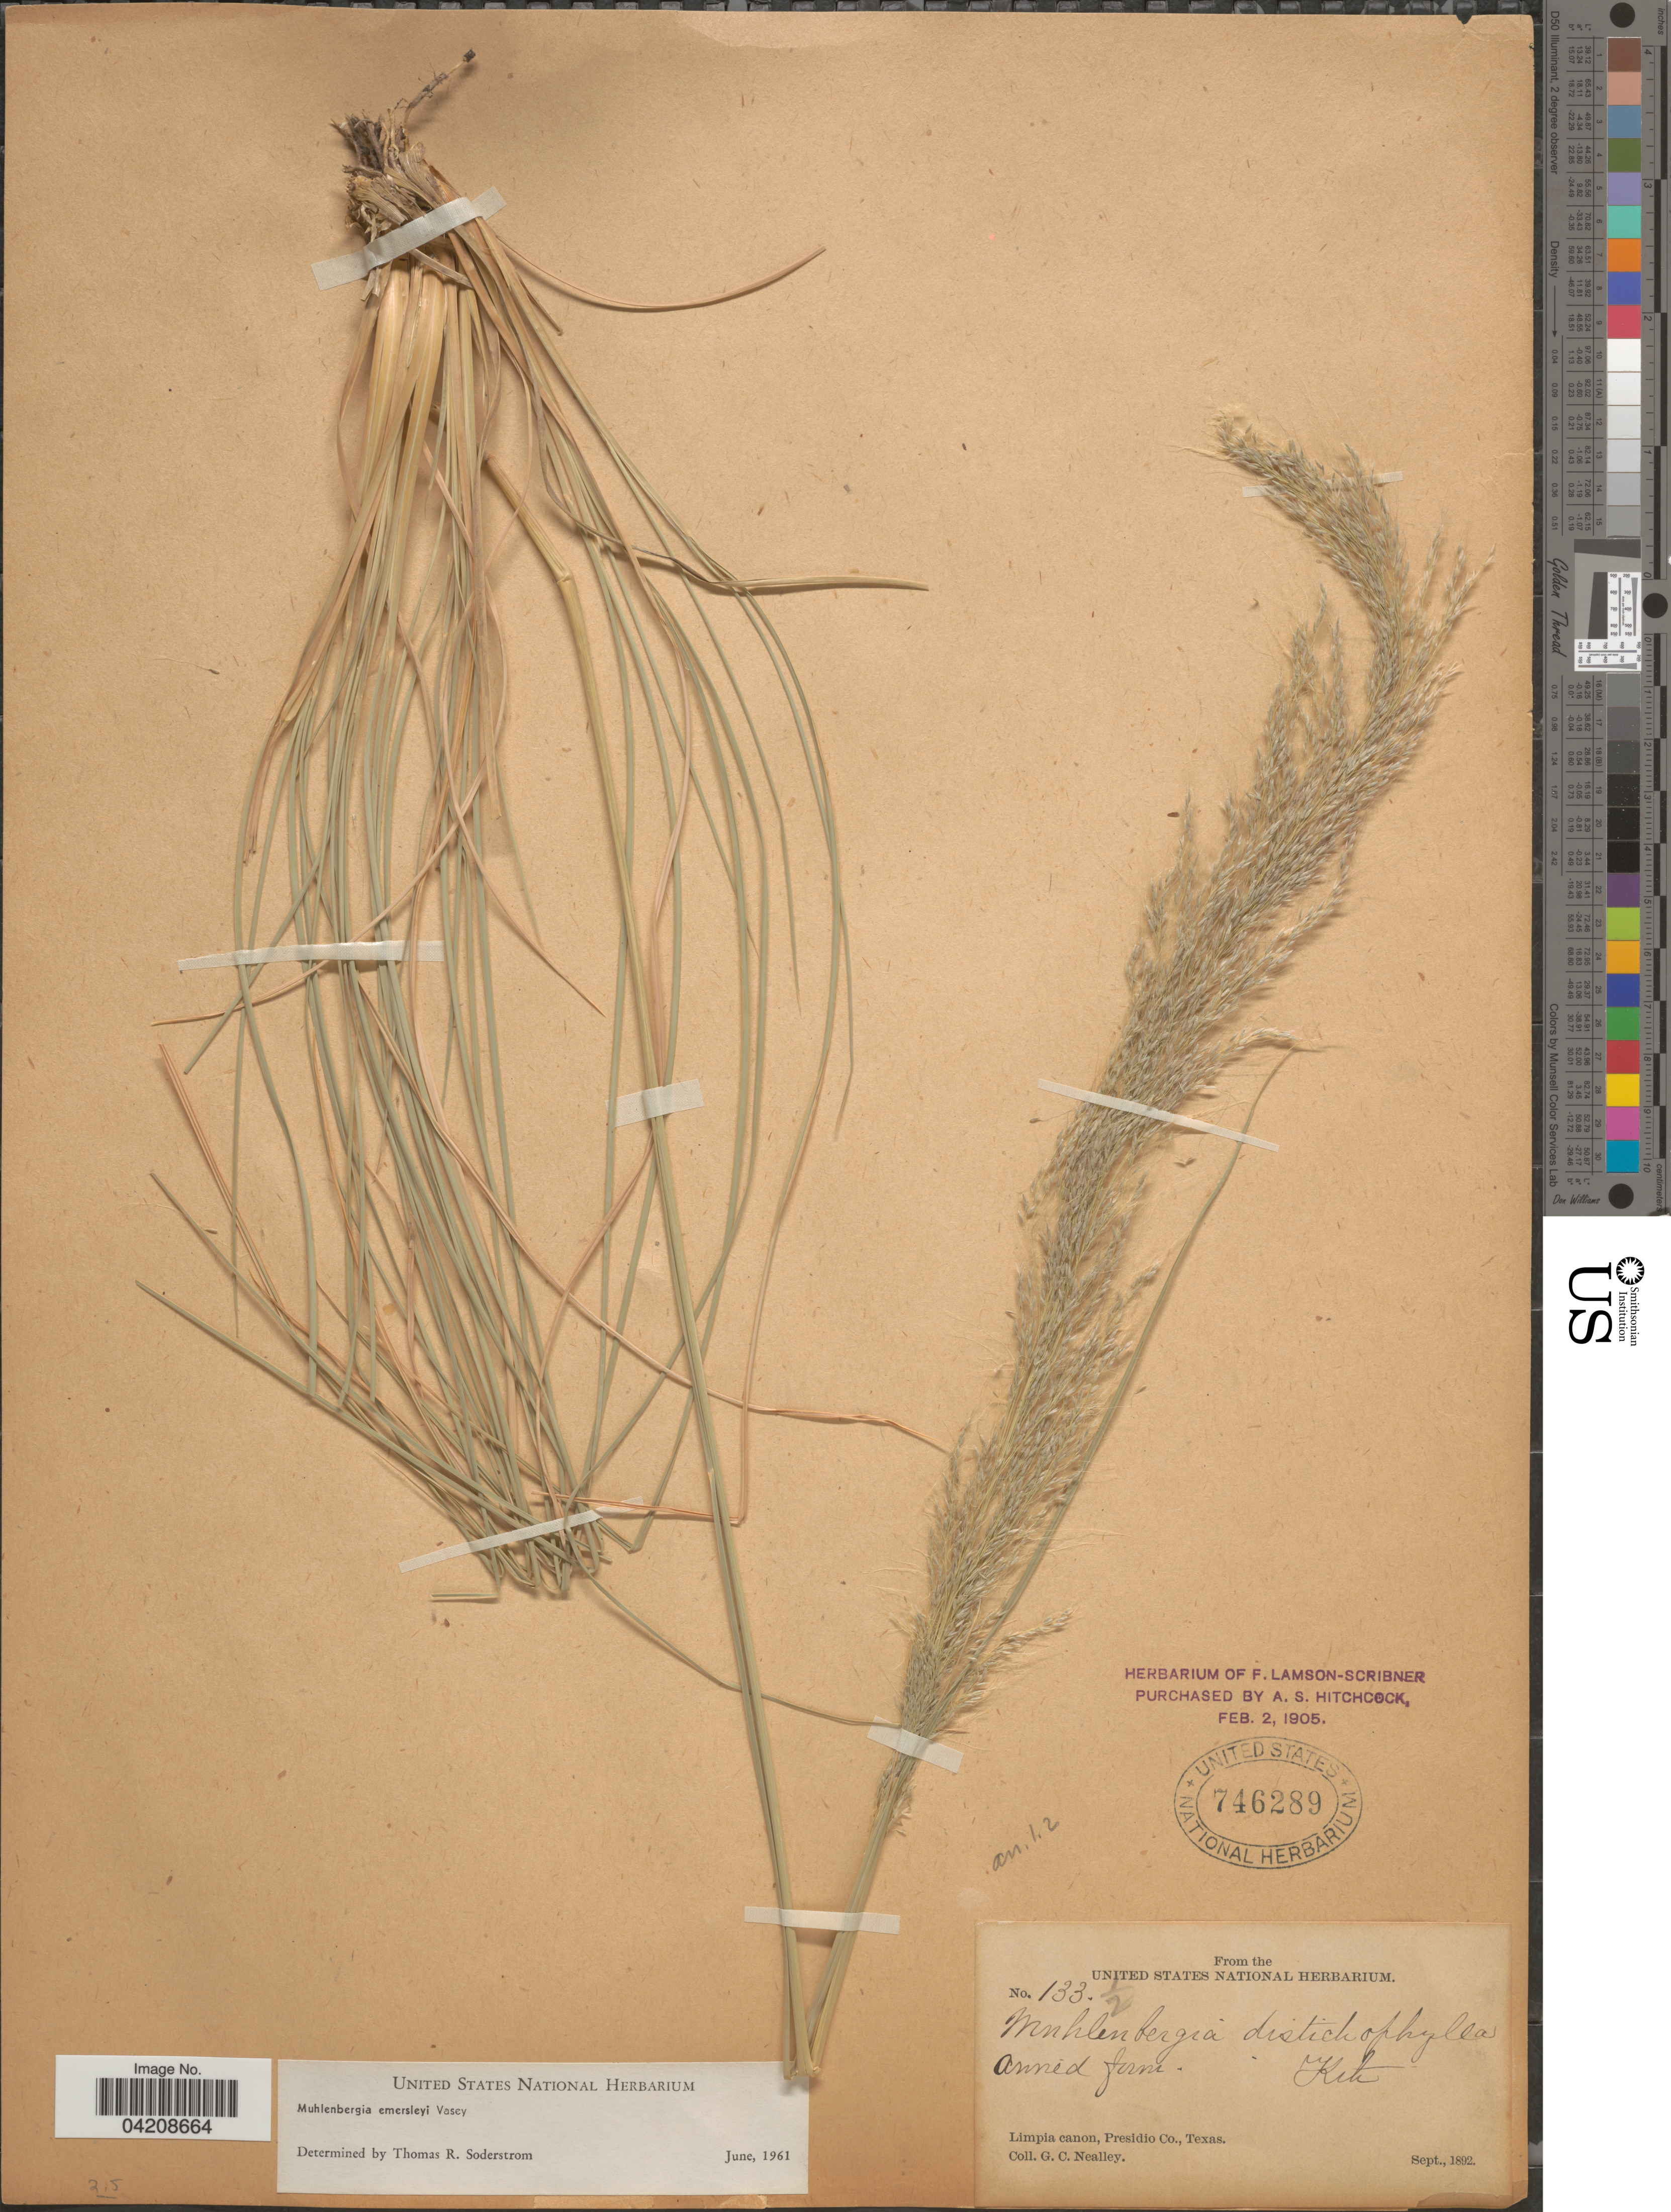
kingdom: Plantae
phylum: Tracheophyta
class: Liliopsida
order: Poales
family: Poaceae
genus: Muhlenbergia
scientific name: Muhlenbergia emersleyi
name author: Vasey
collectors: G. C. Nealley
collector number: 133½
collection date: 1892-09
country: United States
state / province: Texas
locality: Limpia canon, Presidio Co.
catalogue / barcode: US 746289